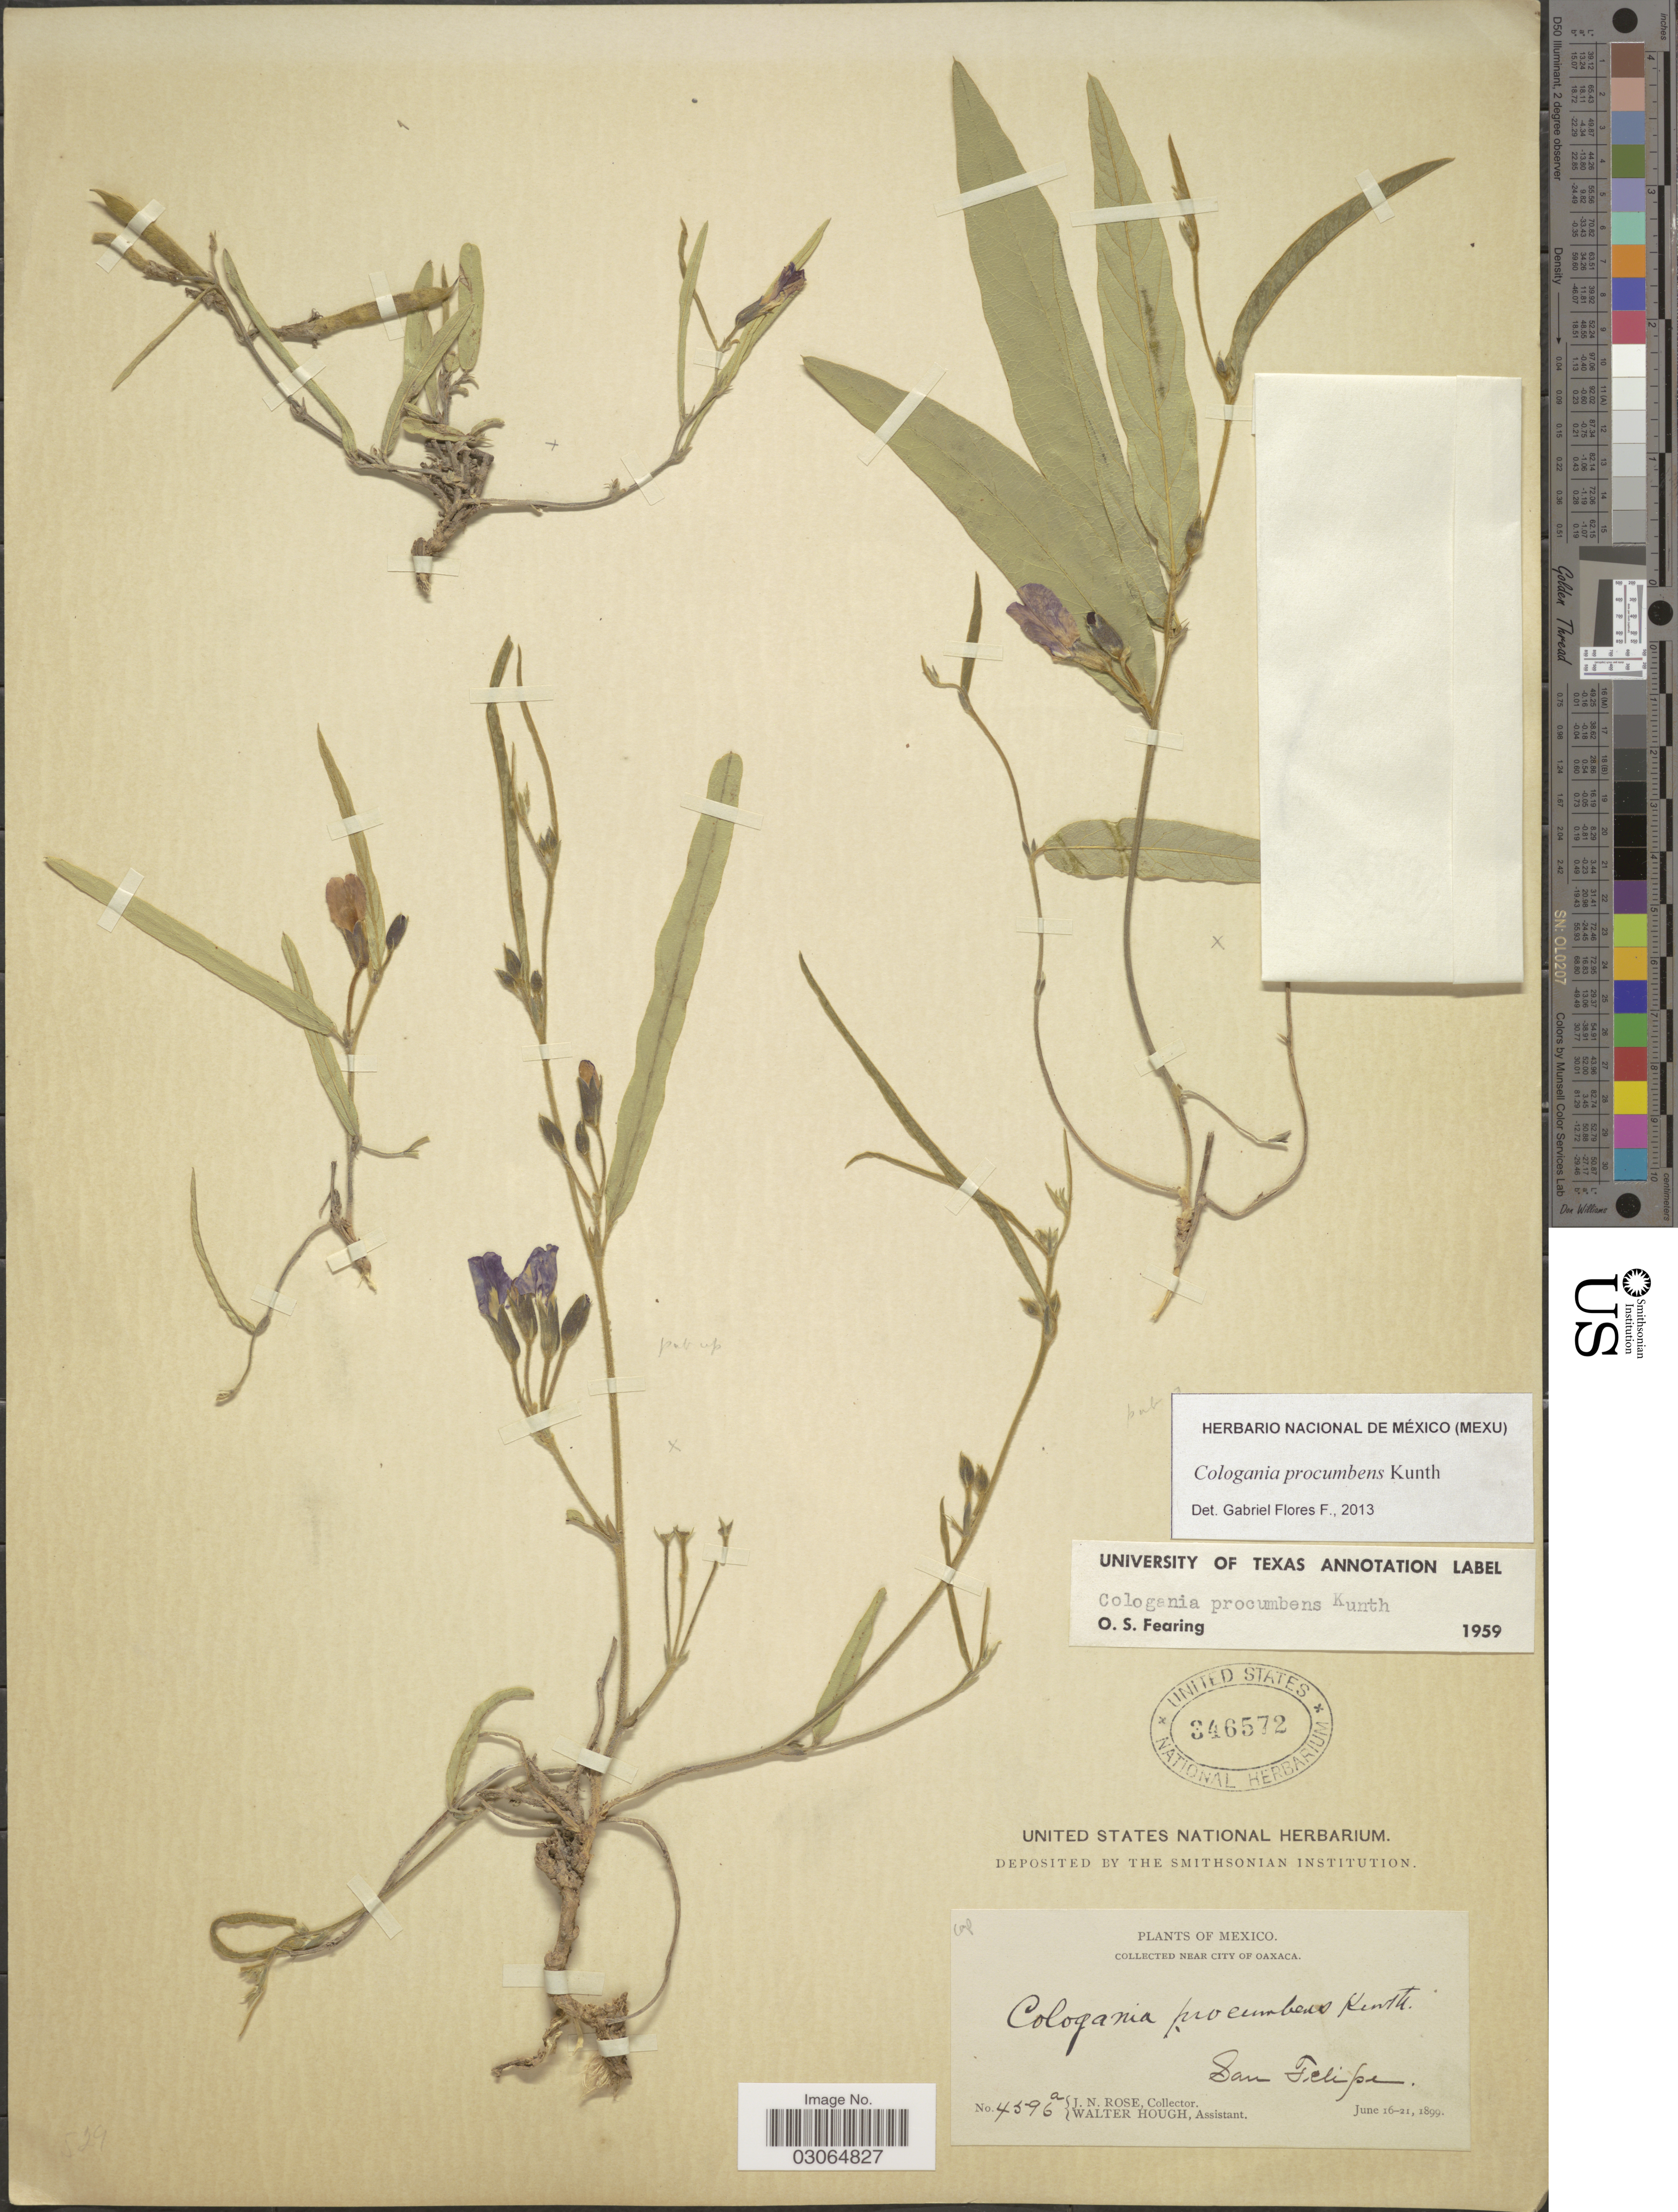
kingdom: Plantae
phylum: Tracheophyta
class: Magnoliopsida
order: Fabales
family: Fabaceae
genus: Cologania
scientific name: Cologania procumbens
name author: Kunth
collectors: J. N. Rose & W. Hough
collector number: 4596a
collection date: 1899-06-16/1899-06-21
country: Mexico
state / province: Oaxaca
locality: Near city of Oaxaca. San Felipe.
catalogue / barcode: US 346572